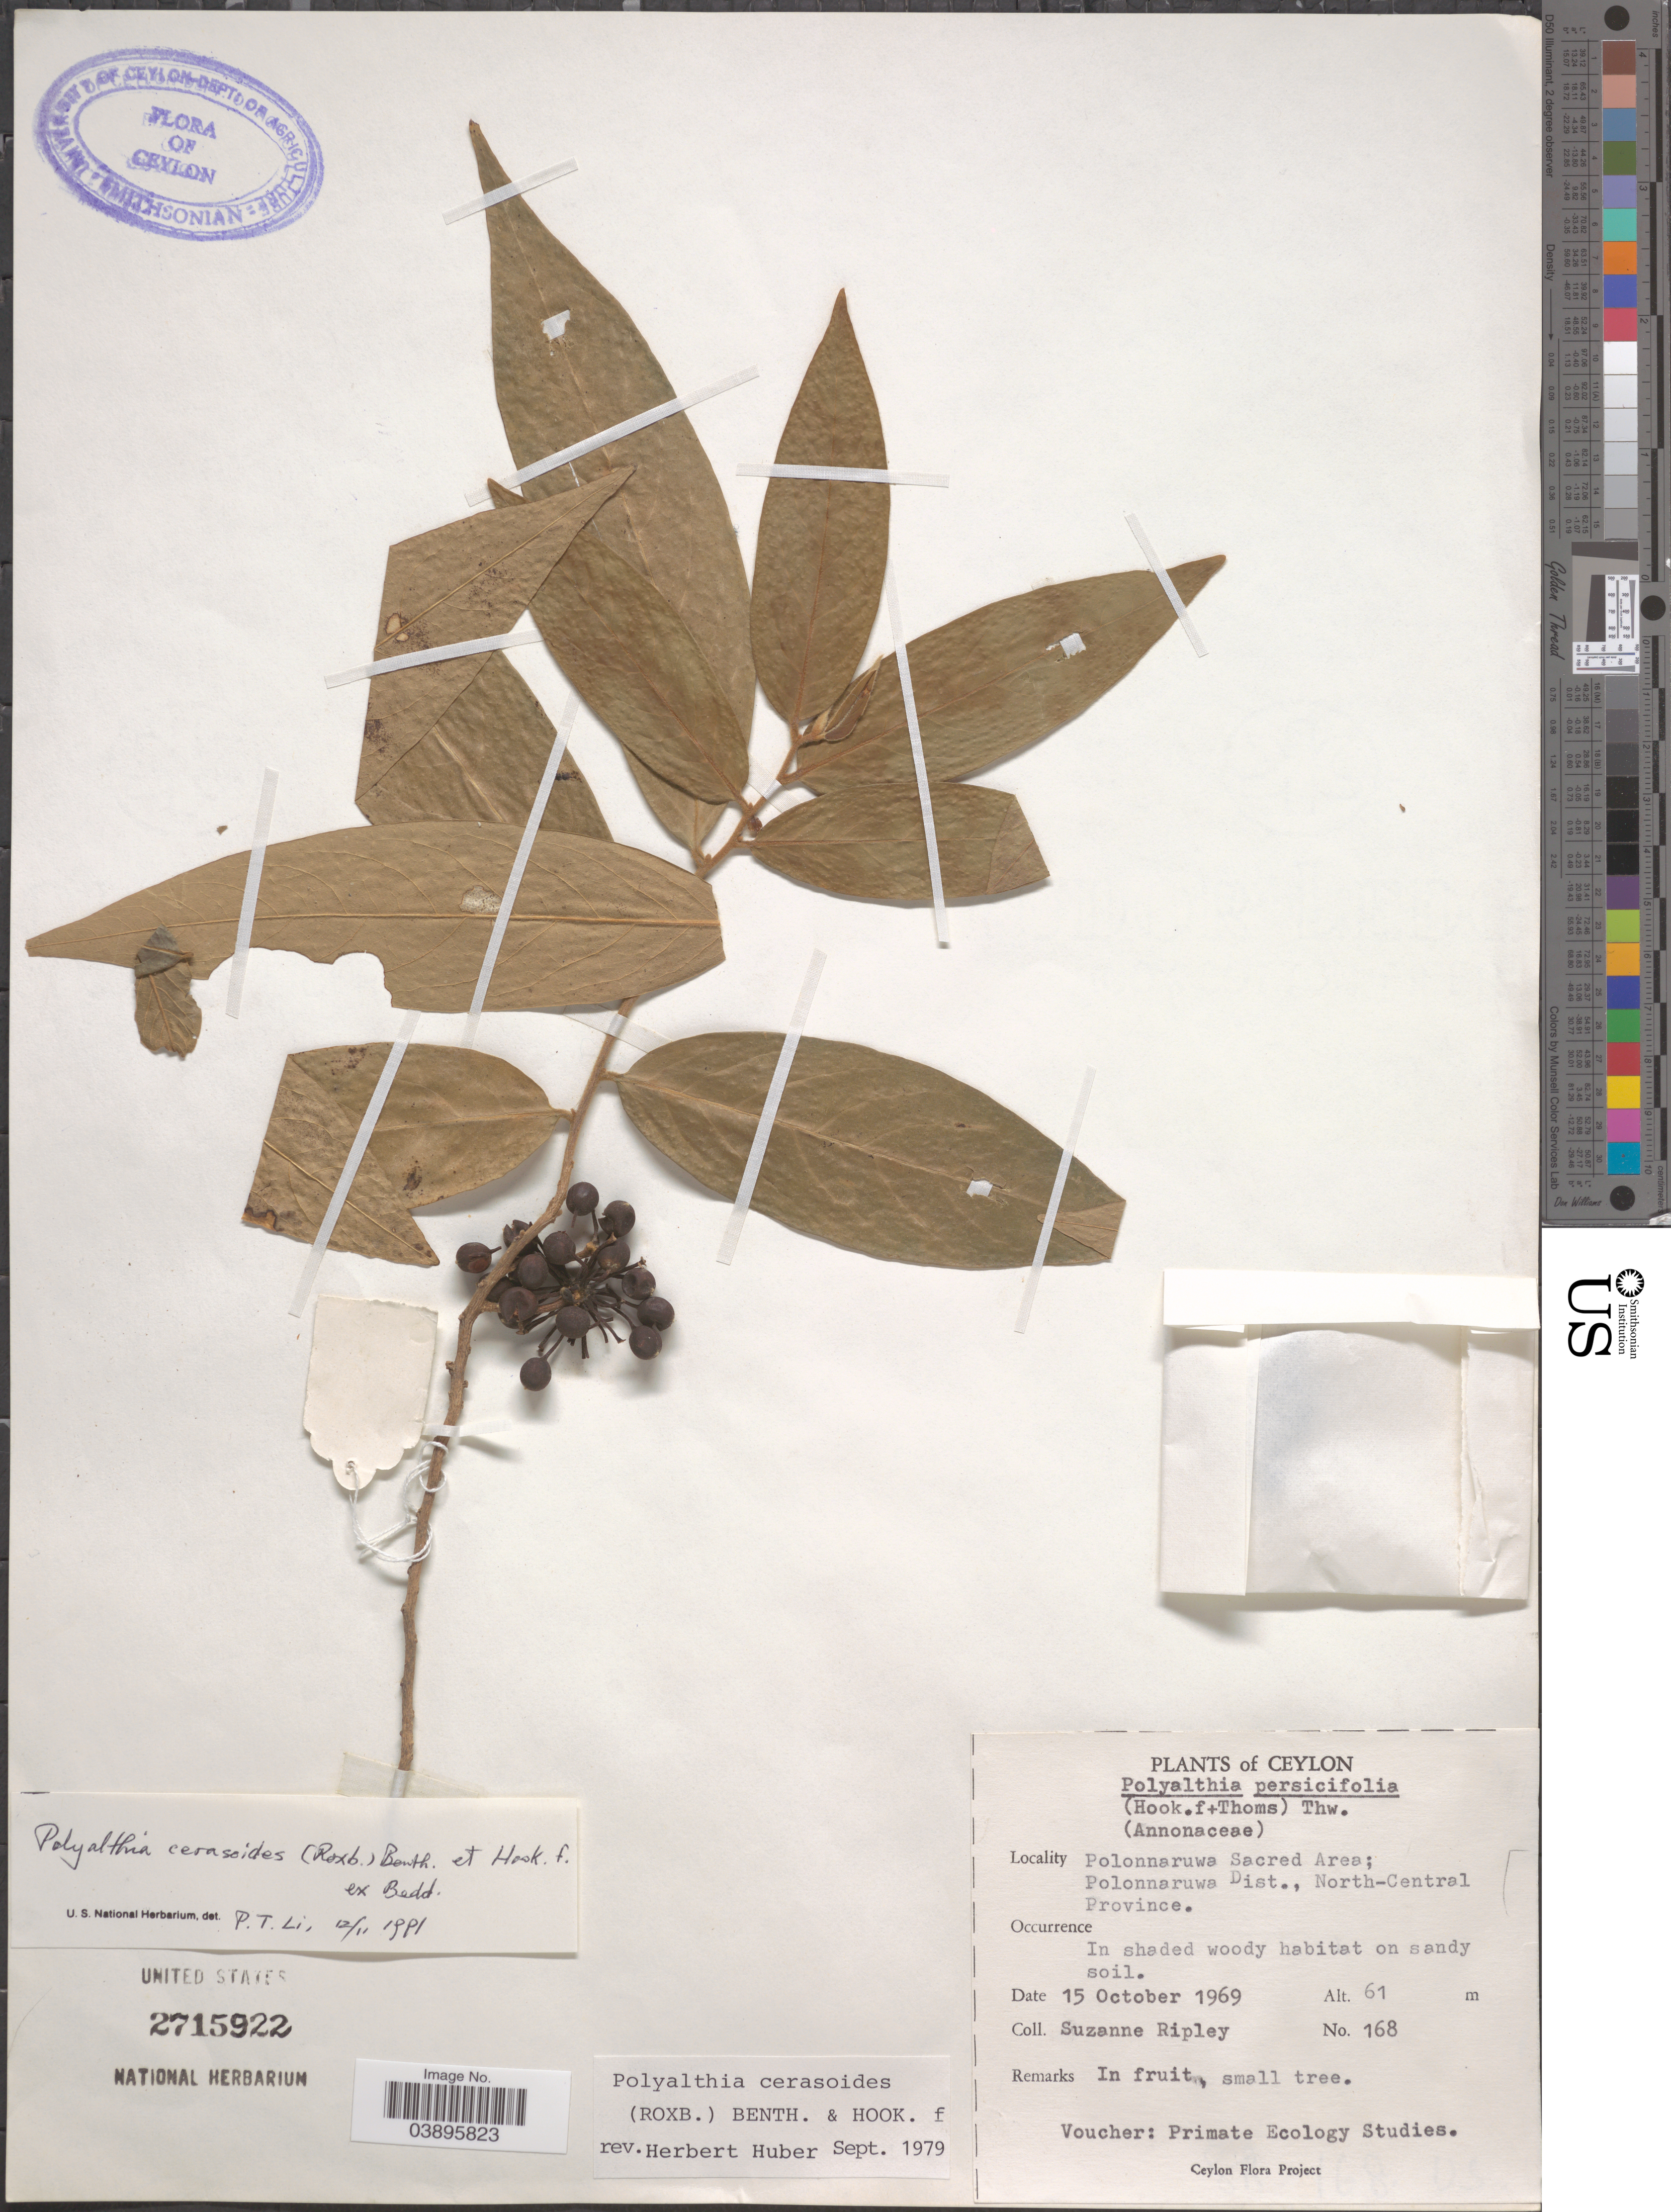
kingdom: Plantae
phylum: Tracheophyta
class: Magnoliopsida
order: Magnoliales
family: Annonaceae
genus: Polyalthia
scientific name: Polyalthia cerasoides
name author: (Roxb.) Benth. et al.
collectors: S. Ripley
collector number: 168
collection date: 1969-10-15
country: Sri Lanka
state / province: North Central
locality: Ceylon. Polonnaruwa Sacred Area; Polonnaruwa Dist.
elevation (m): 61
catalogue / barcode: US 2715922